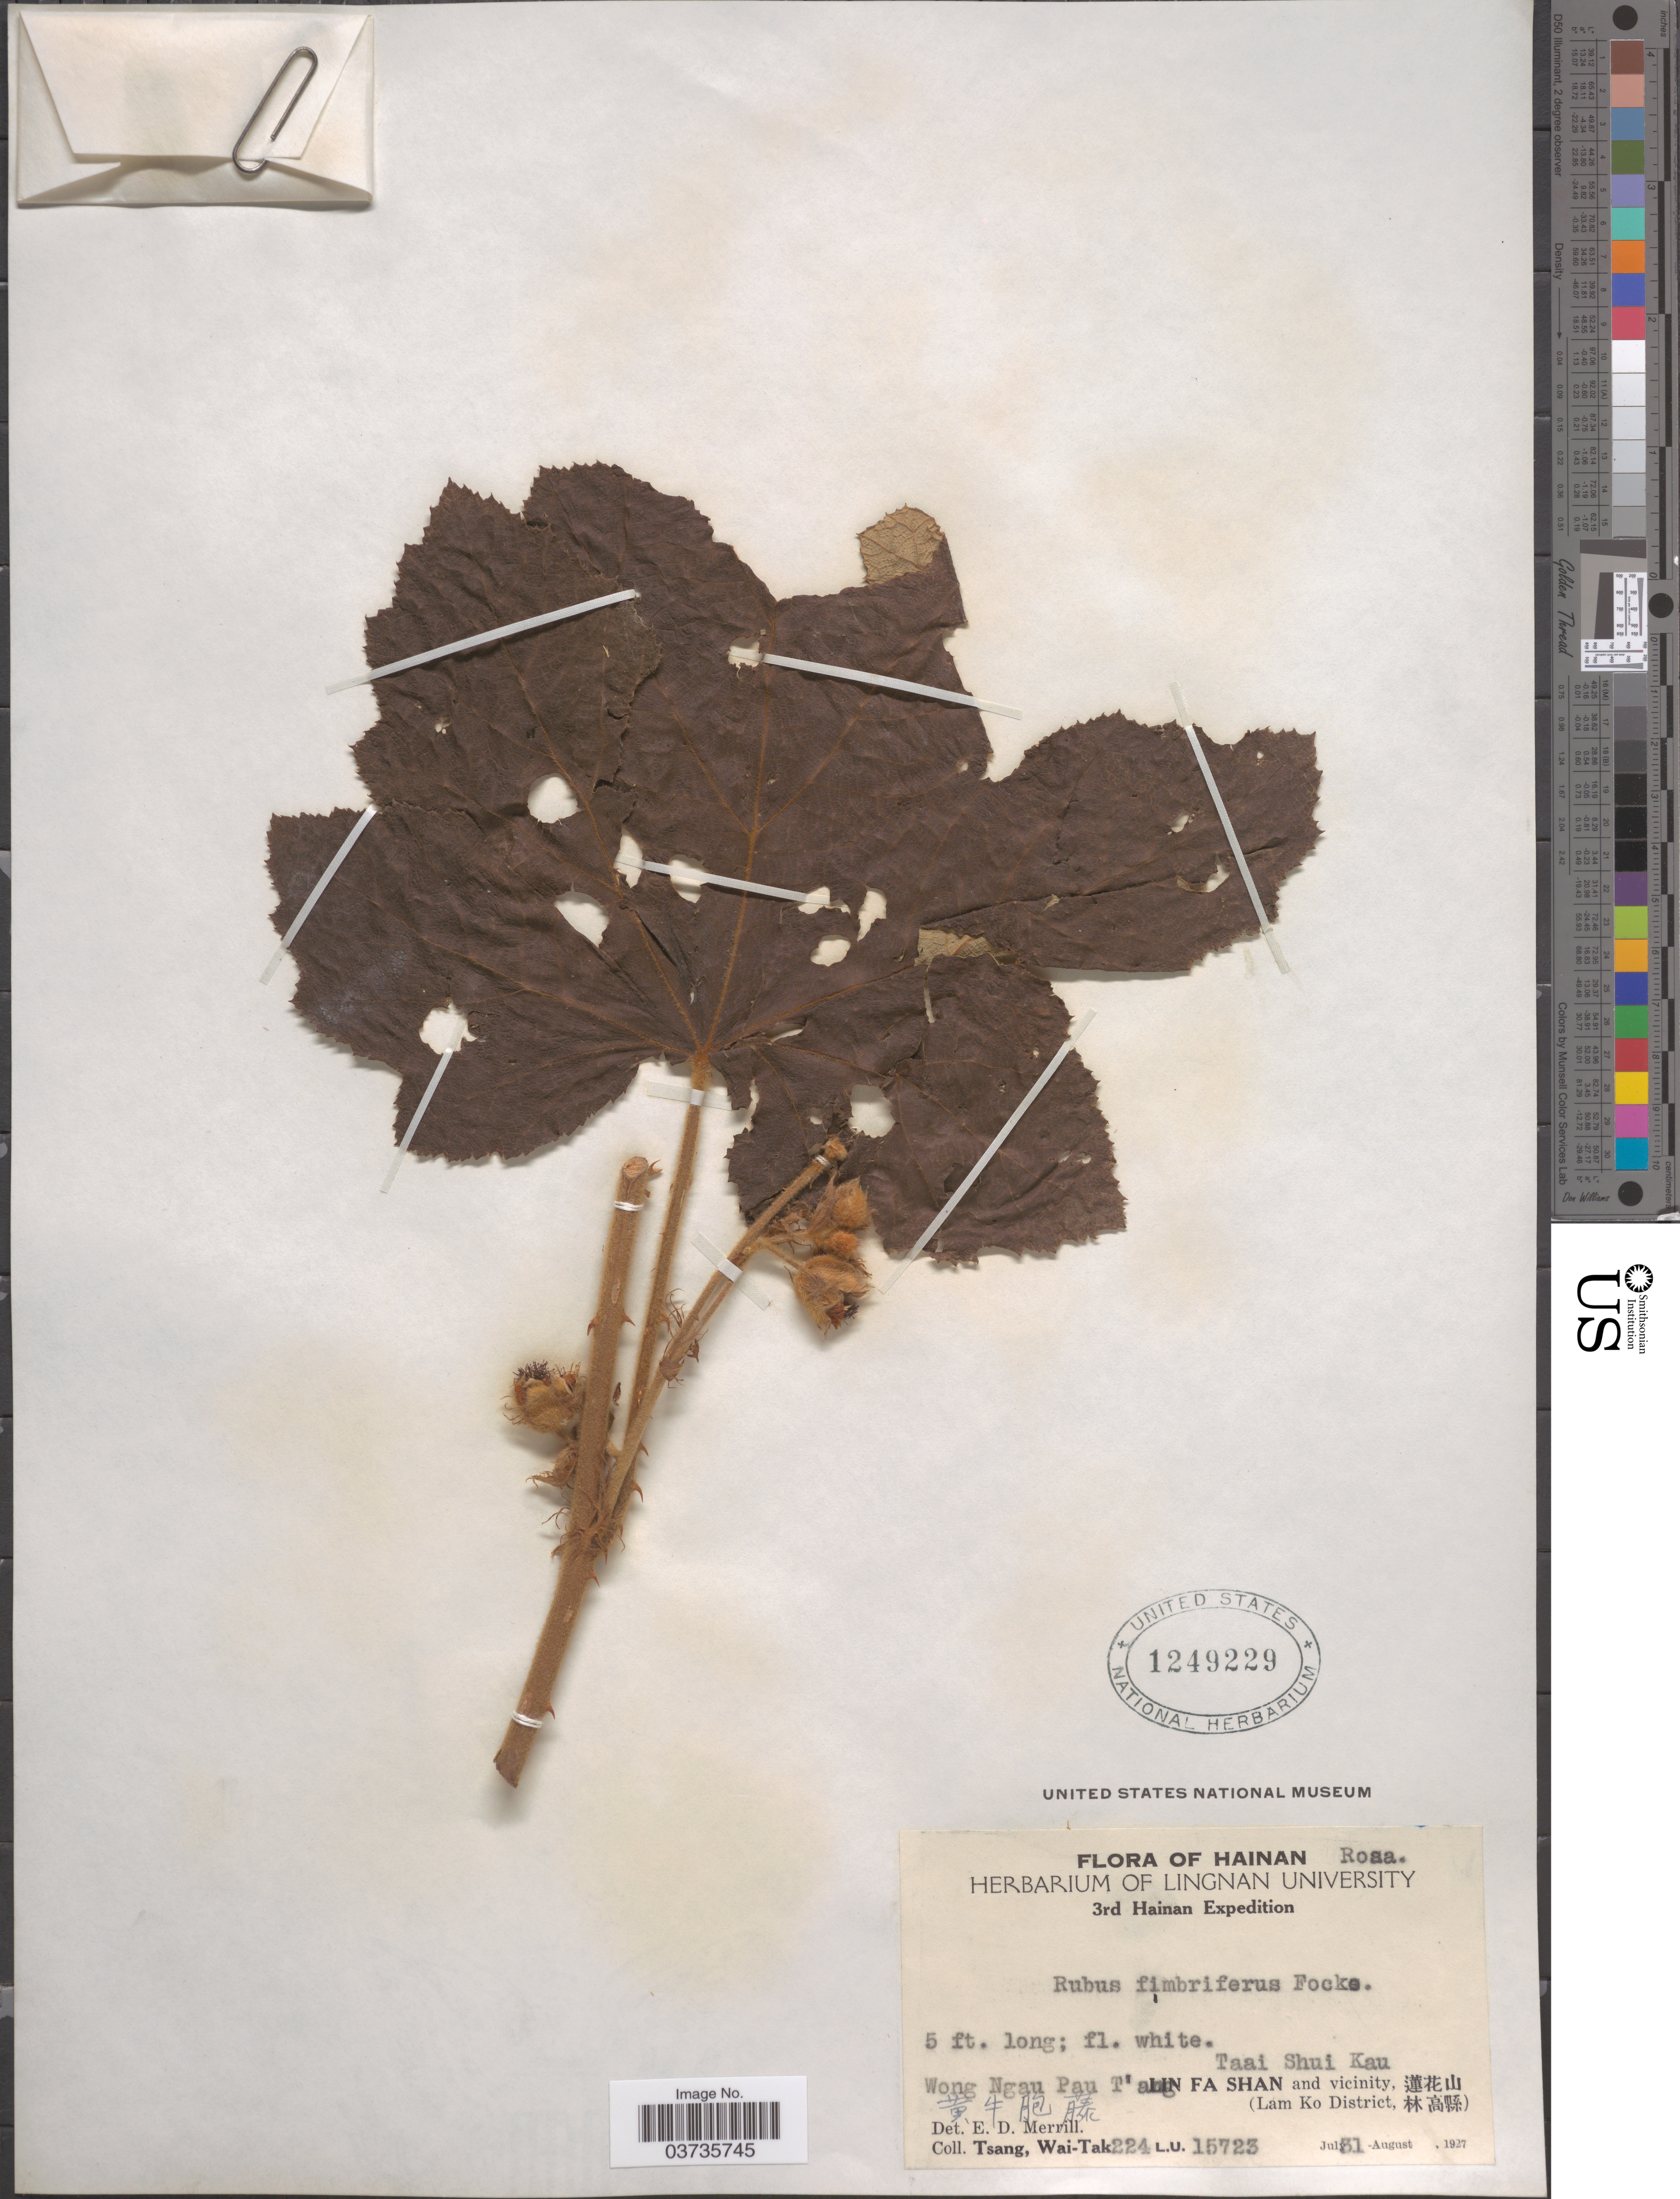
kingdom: Plantae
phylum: Tracheophyta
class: Magnoliopsida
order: Rosales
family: Rosaceae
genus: Rubus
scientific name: Rubus fimbriiferus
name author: Focke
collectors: W. T. Tsang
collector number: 224 L.U. 15723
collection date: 1927-07-31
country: China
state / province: Hainan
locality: Taai Shui Kau. Wong Ngau Pau T'ang, Lin Fa Shan and vicinity, X. (Lam Ko District, X).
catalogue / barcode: US 1249229